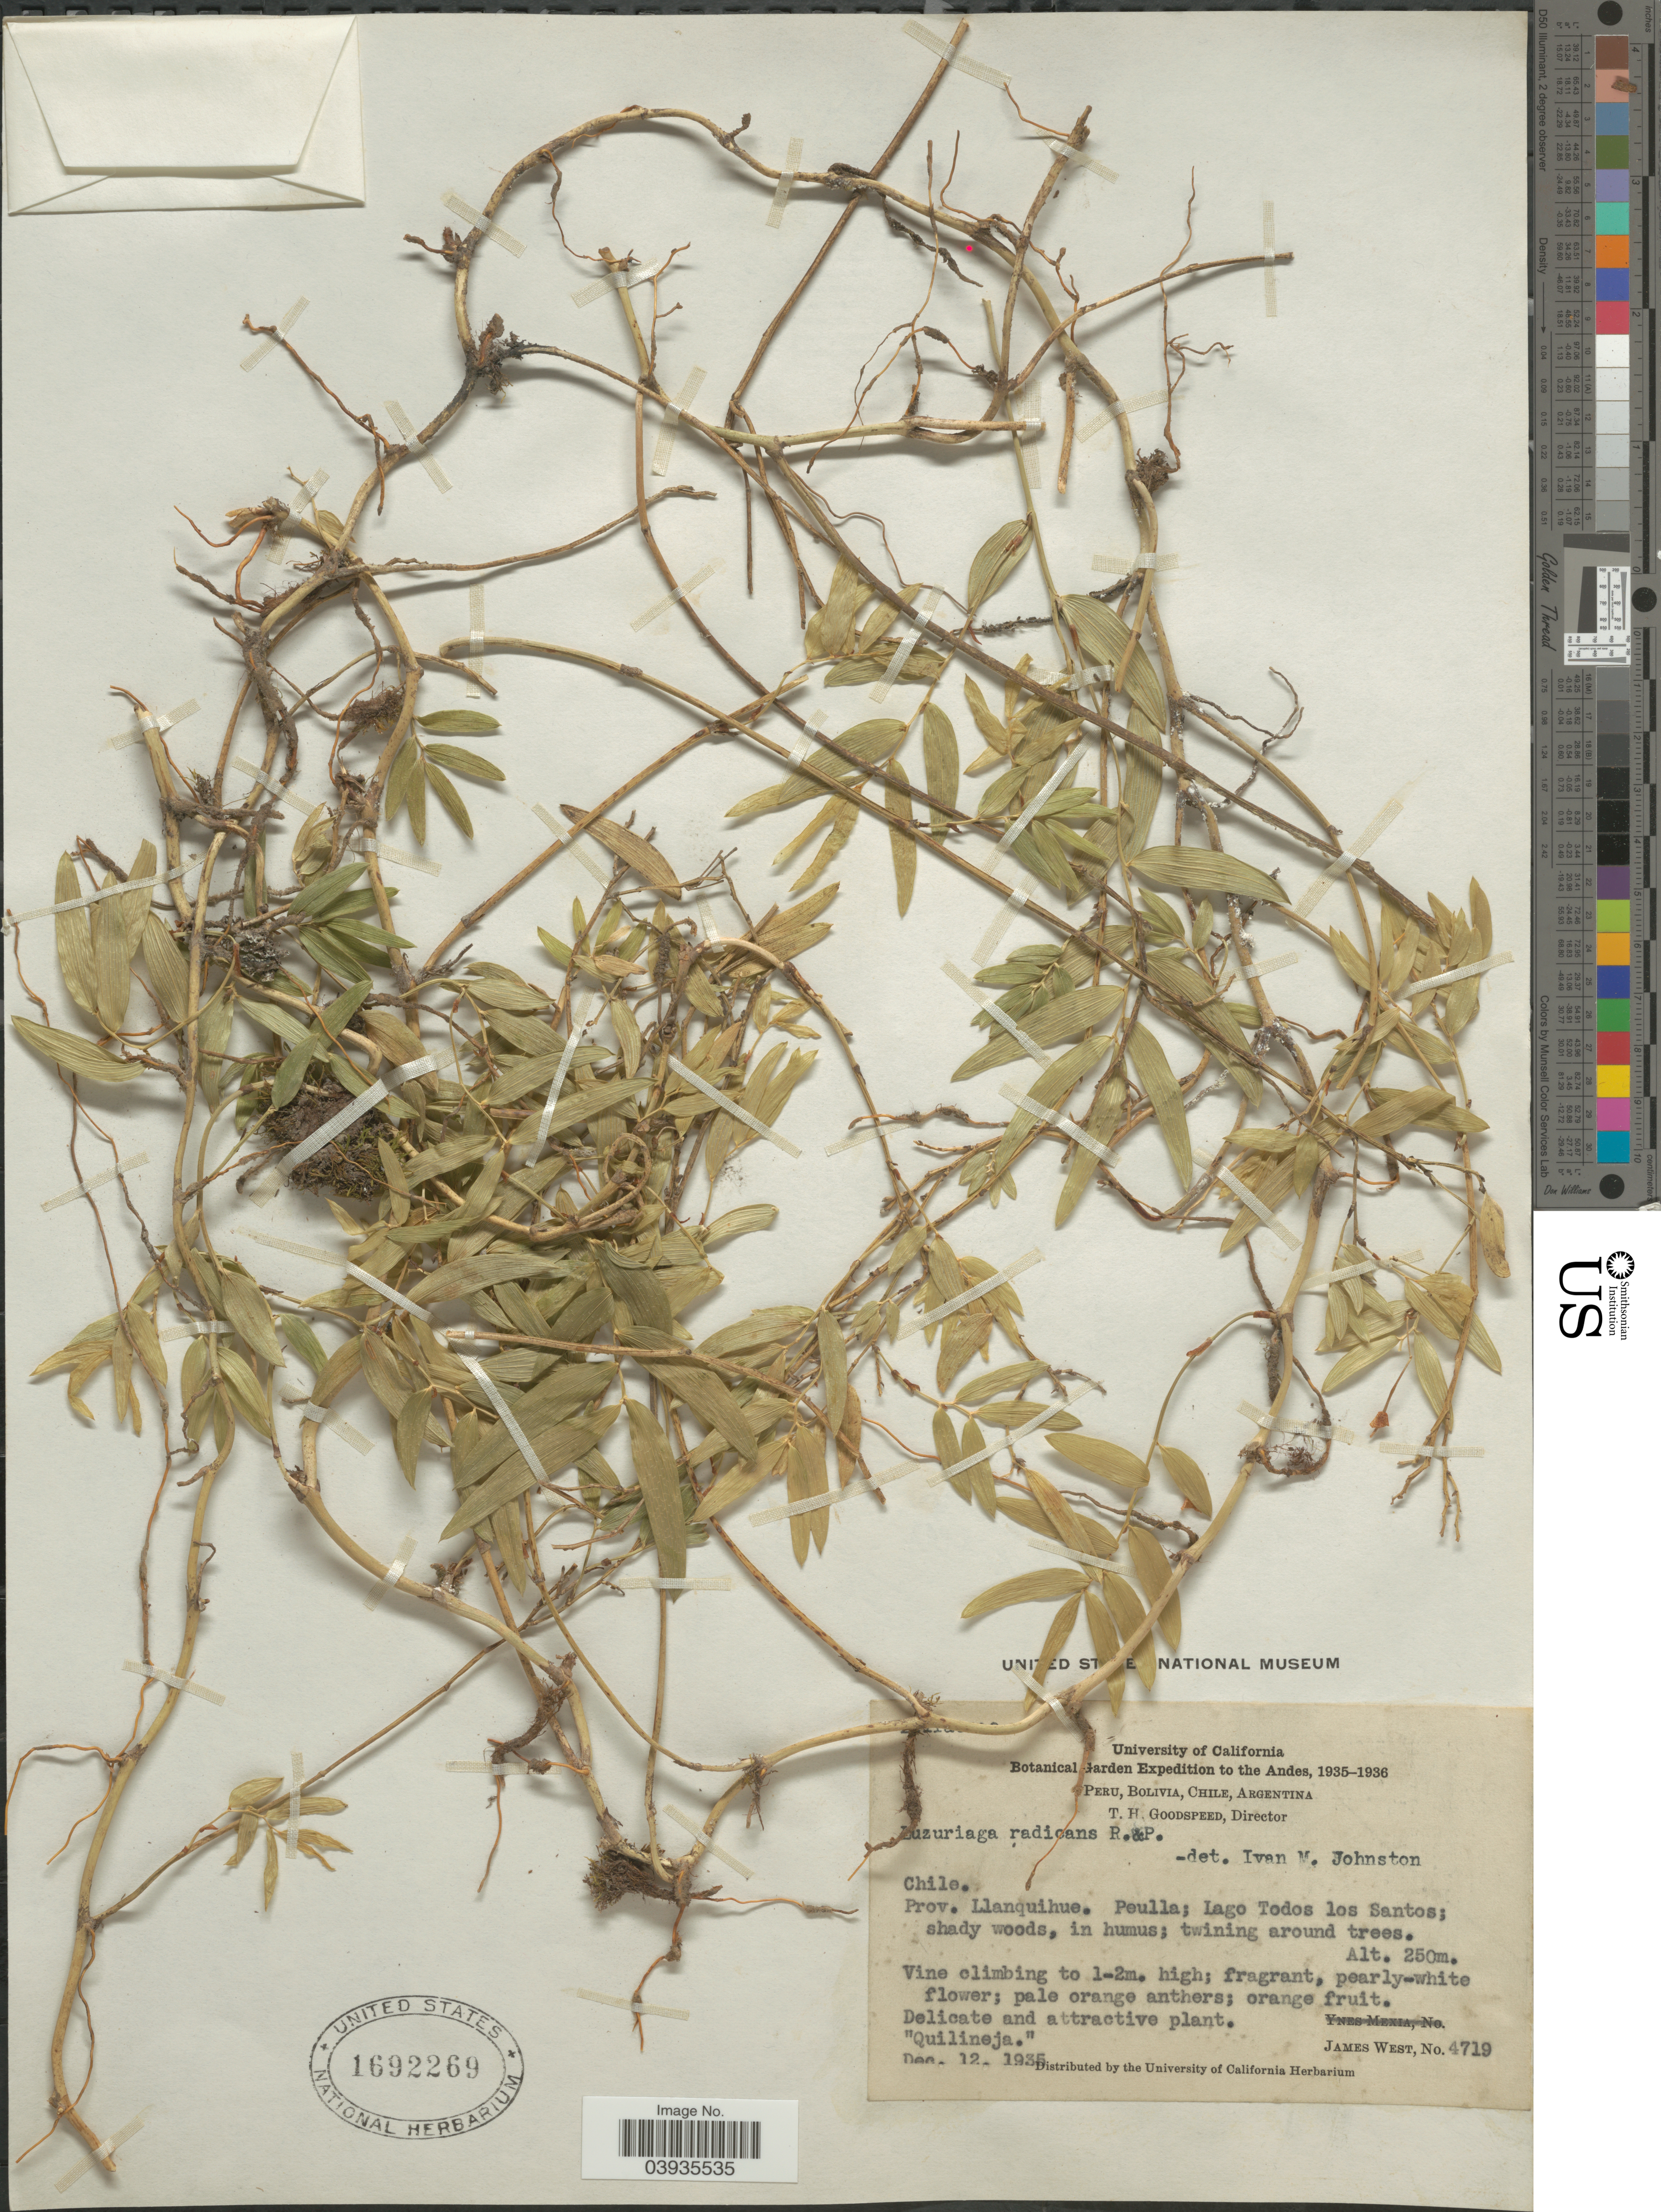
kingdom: Plantae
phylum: Tracheophyta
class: Liliopsida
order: Liliales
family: Alstroemeriaceae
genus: Luzuriaga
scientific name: Luzuriaga radicans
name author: Ruiz & Pav.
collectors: J. West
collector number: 4719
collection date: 1935-12-12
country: Chile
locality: The Andes. Prov. Llanquihue. Peulla; Lago Todos los Santos.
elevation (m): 250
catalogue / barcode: US 1692269